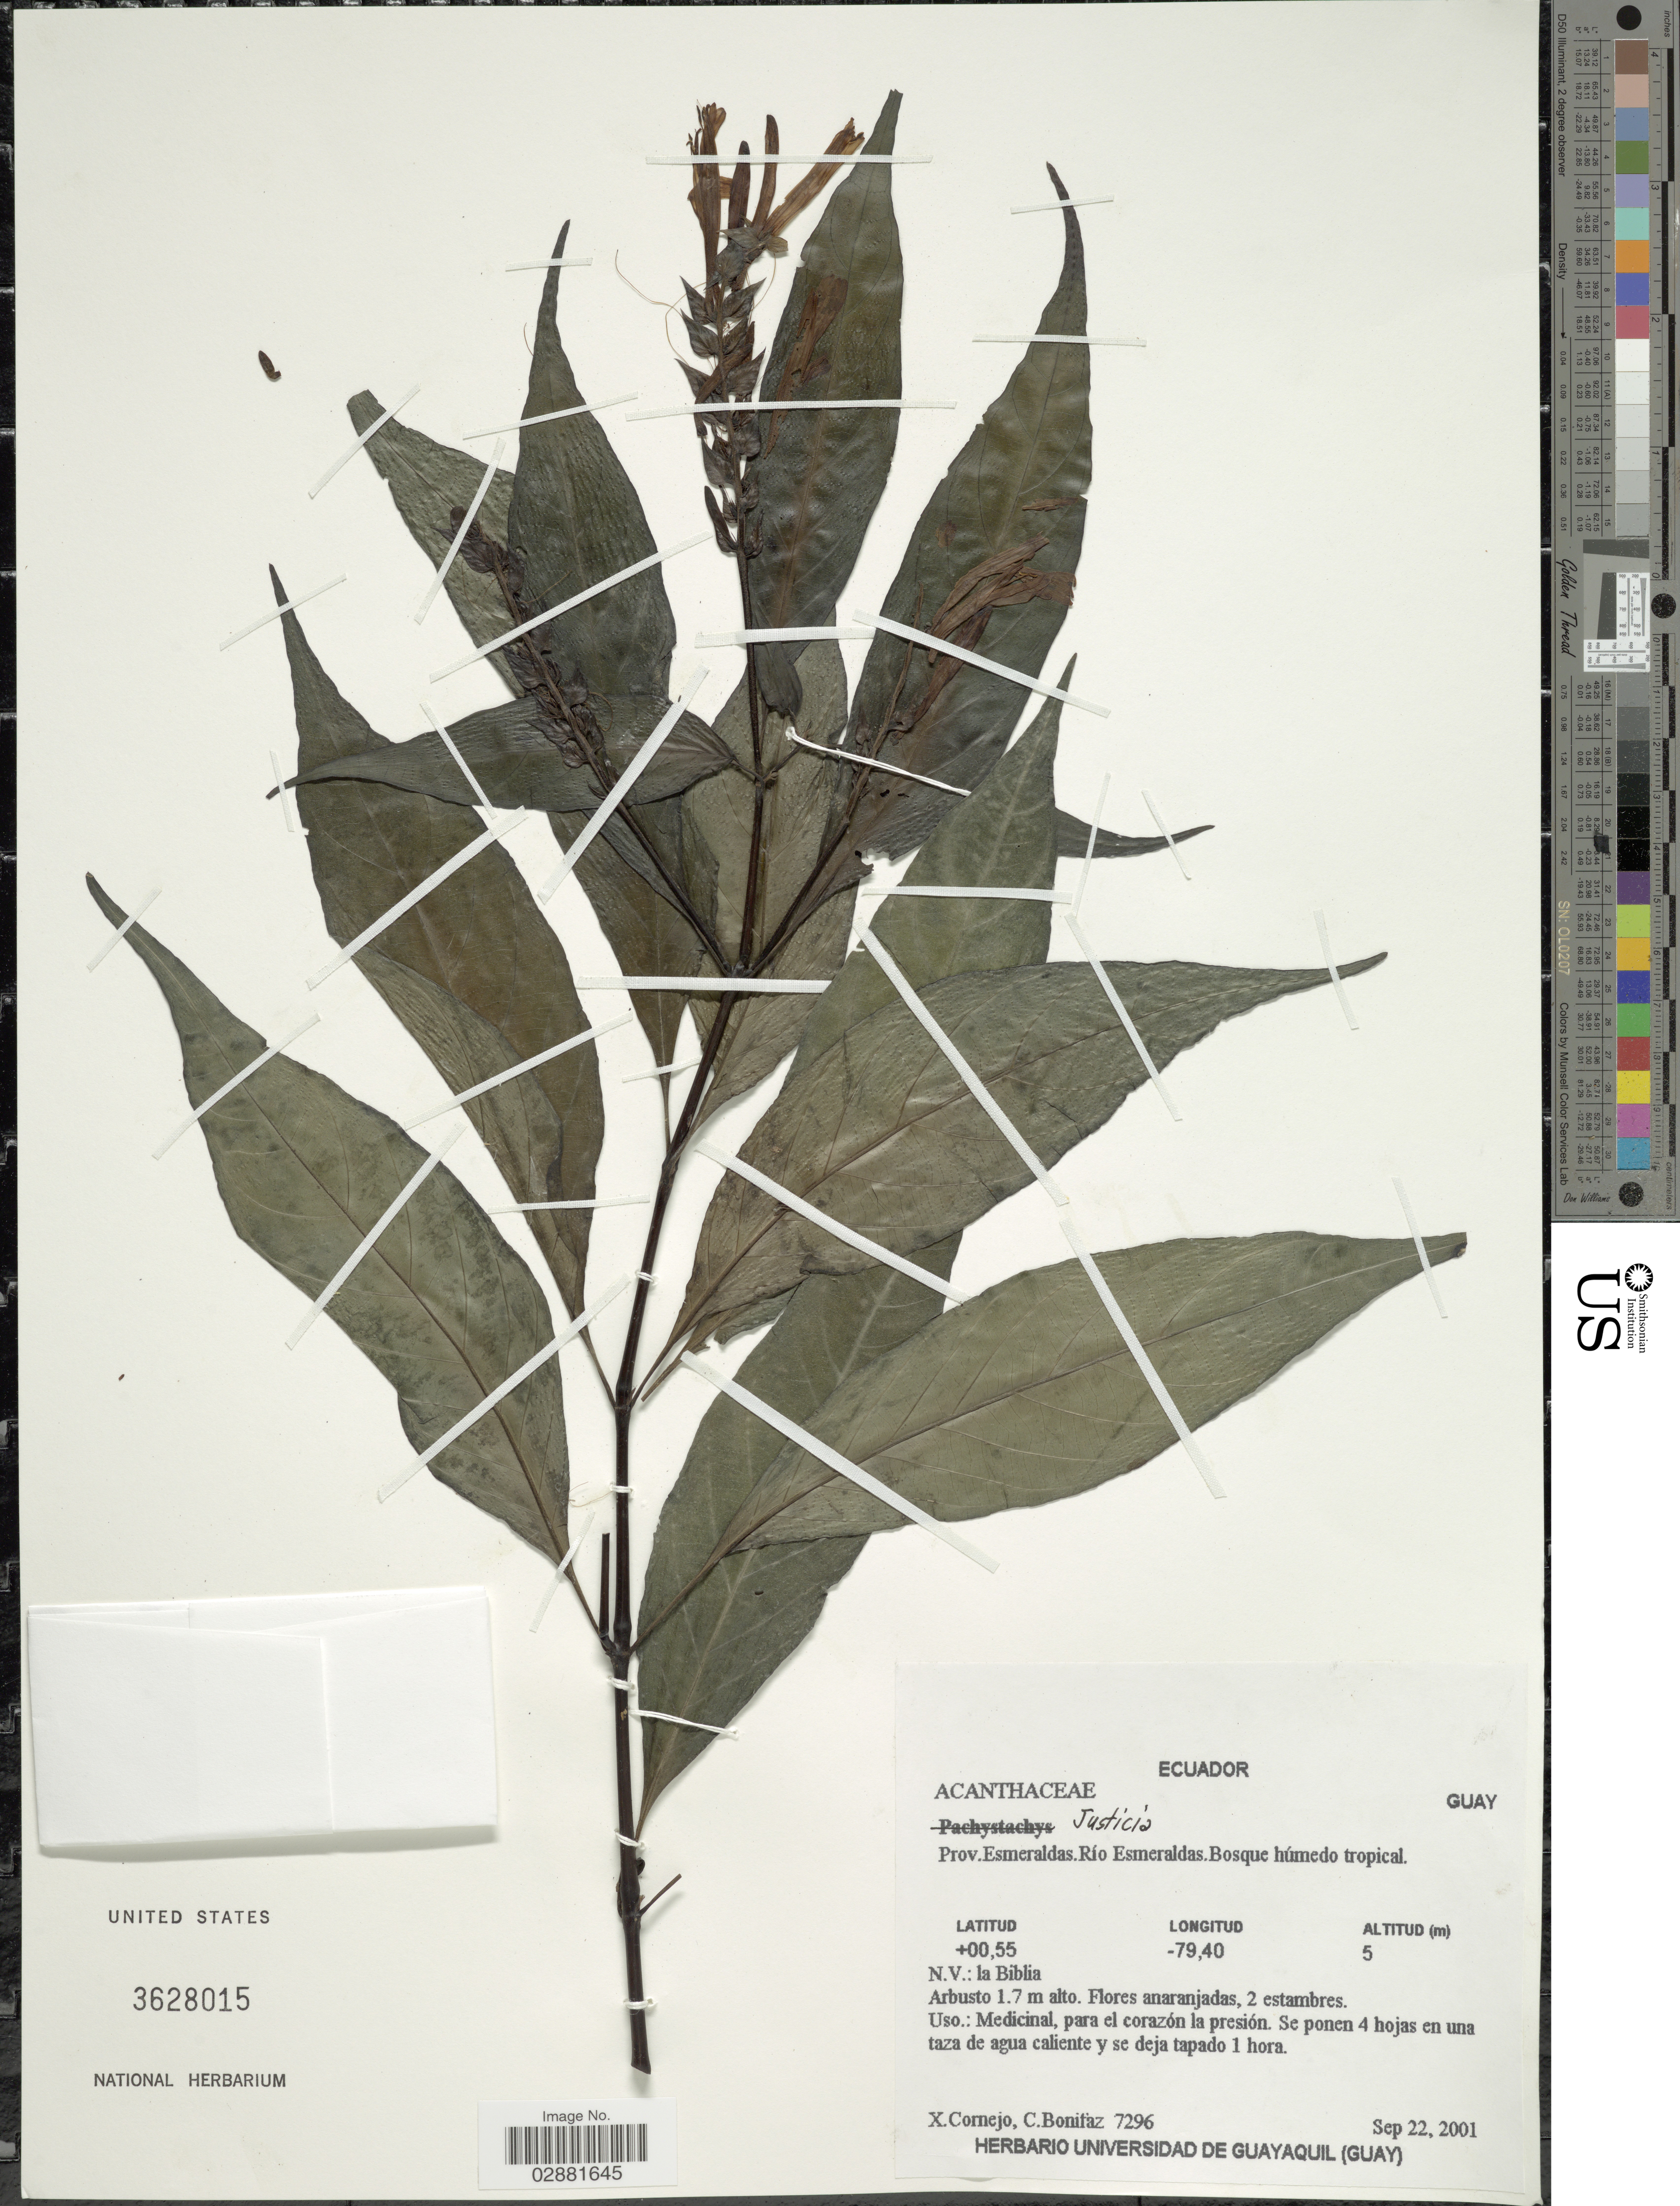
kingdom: Plantae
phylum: Tracheophyta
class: Magnoliopsida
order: Lamiales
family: Acanthaceae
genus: Justicia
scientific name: Justicia sp.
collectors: X. F. Cornejo & C. Bonifaz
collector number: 7296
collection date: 2001-09-22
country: Ecuador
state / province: Esmeraldas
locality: Río Esmeraldas, Bosque húmedo tropical, N.V. la Biblia.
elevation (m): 5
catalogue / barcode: US 3628015